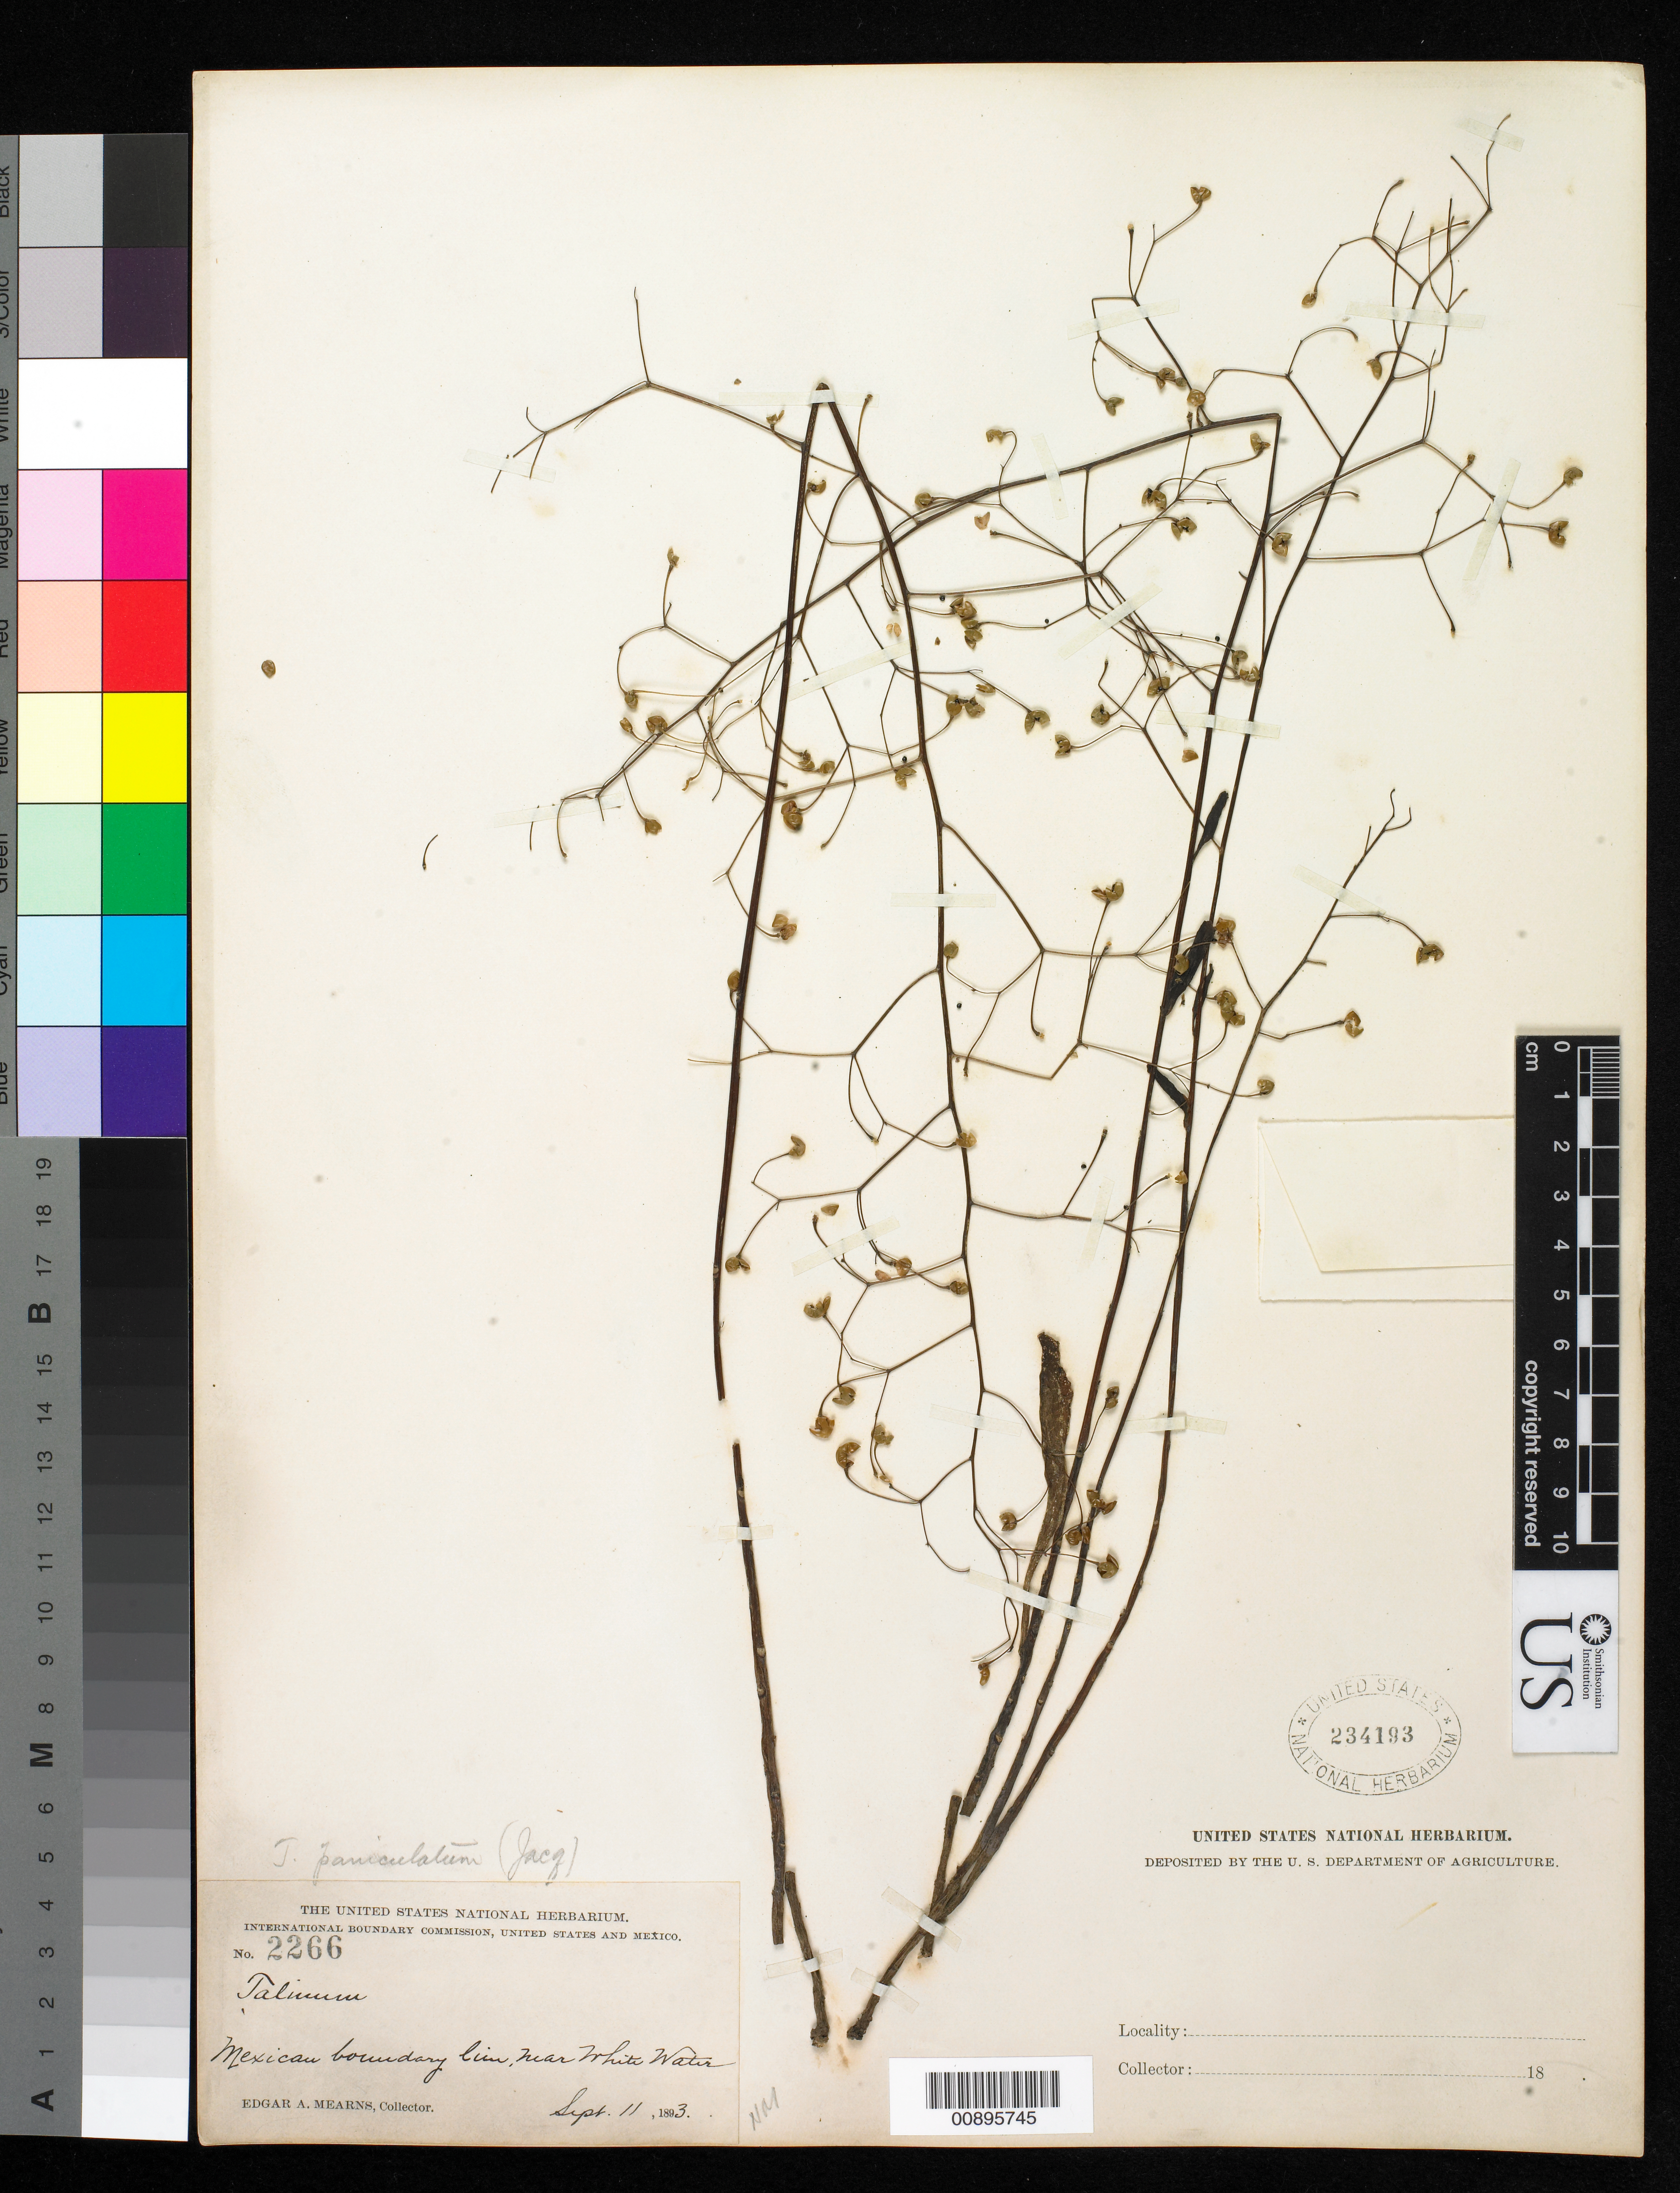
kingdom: Plantae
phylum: Tracheophyta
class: Magnoliopsida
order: Caryophyllales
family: Talinaceae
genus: Talinum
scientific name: Talinum paniculatum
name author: (Jacq.) Gaertn.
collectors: E. A. Mearns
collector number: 2266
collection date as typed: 11 Sep 1893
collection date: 1893-09-11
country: United States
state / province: New Mexico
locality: Mexican Boundary Line, near White Water.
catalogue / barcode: US 234193